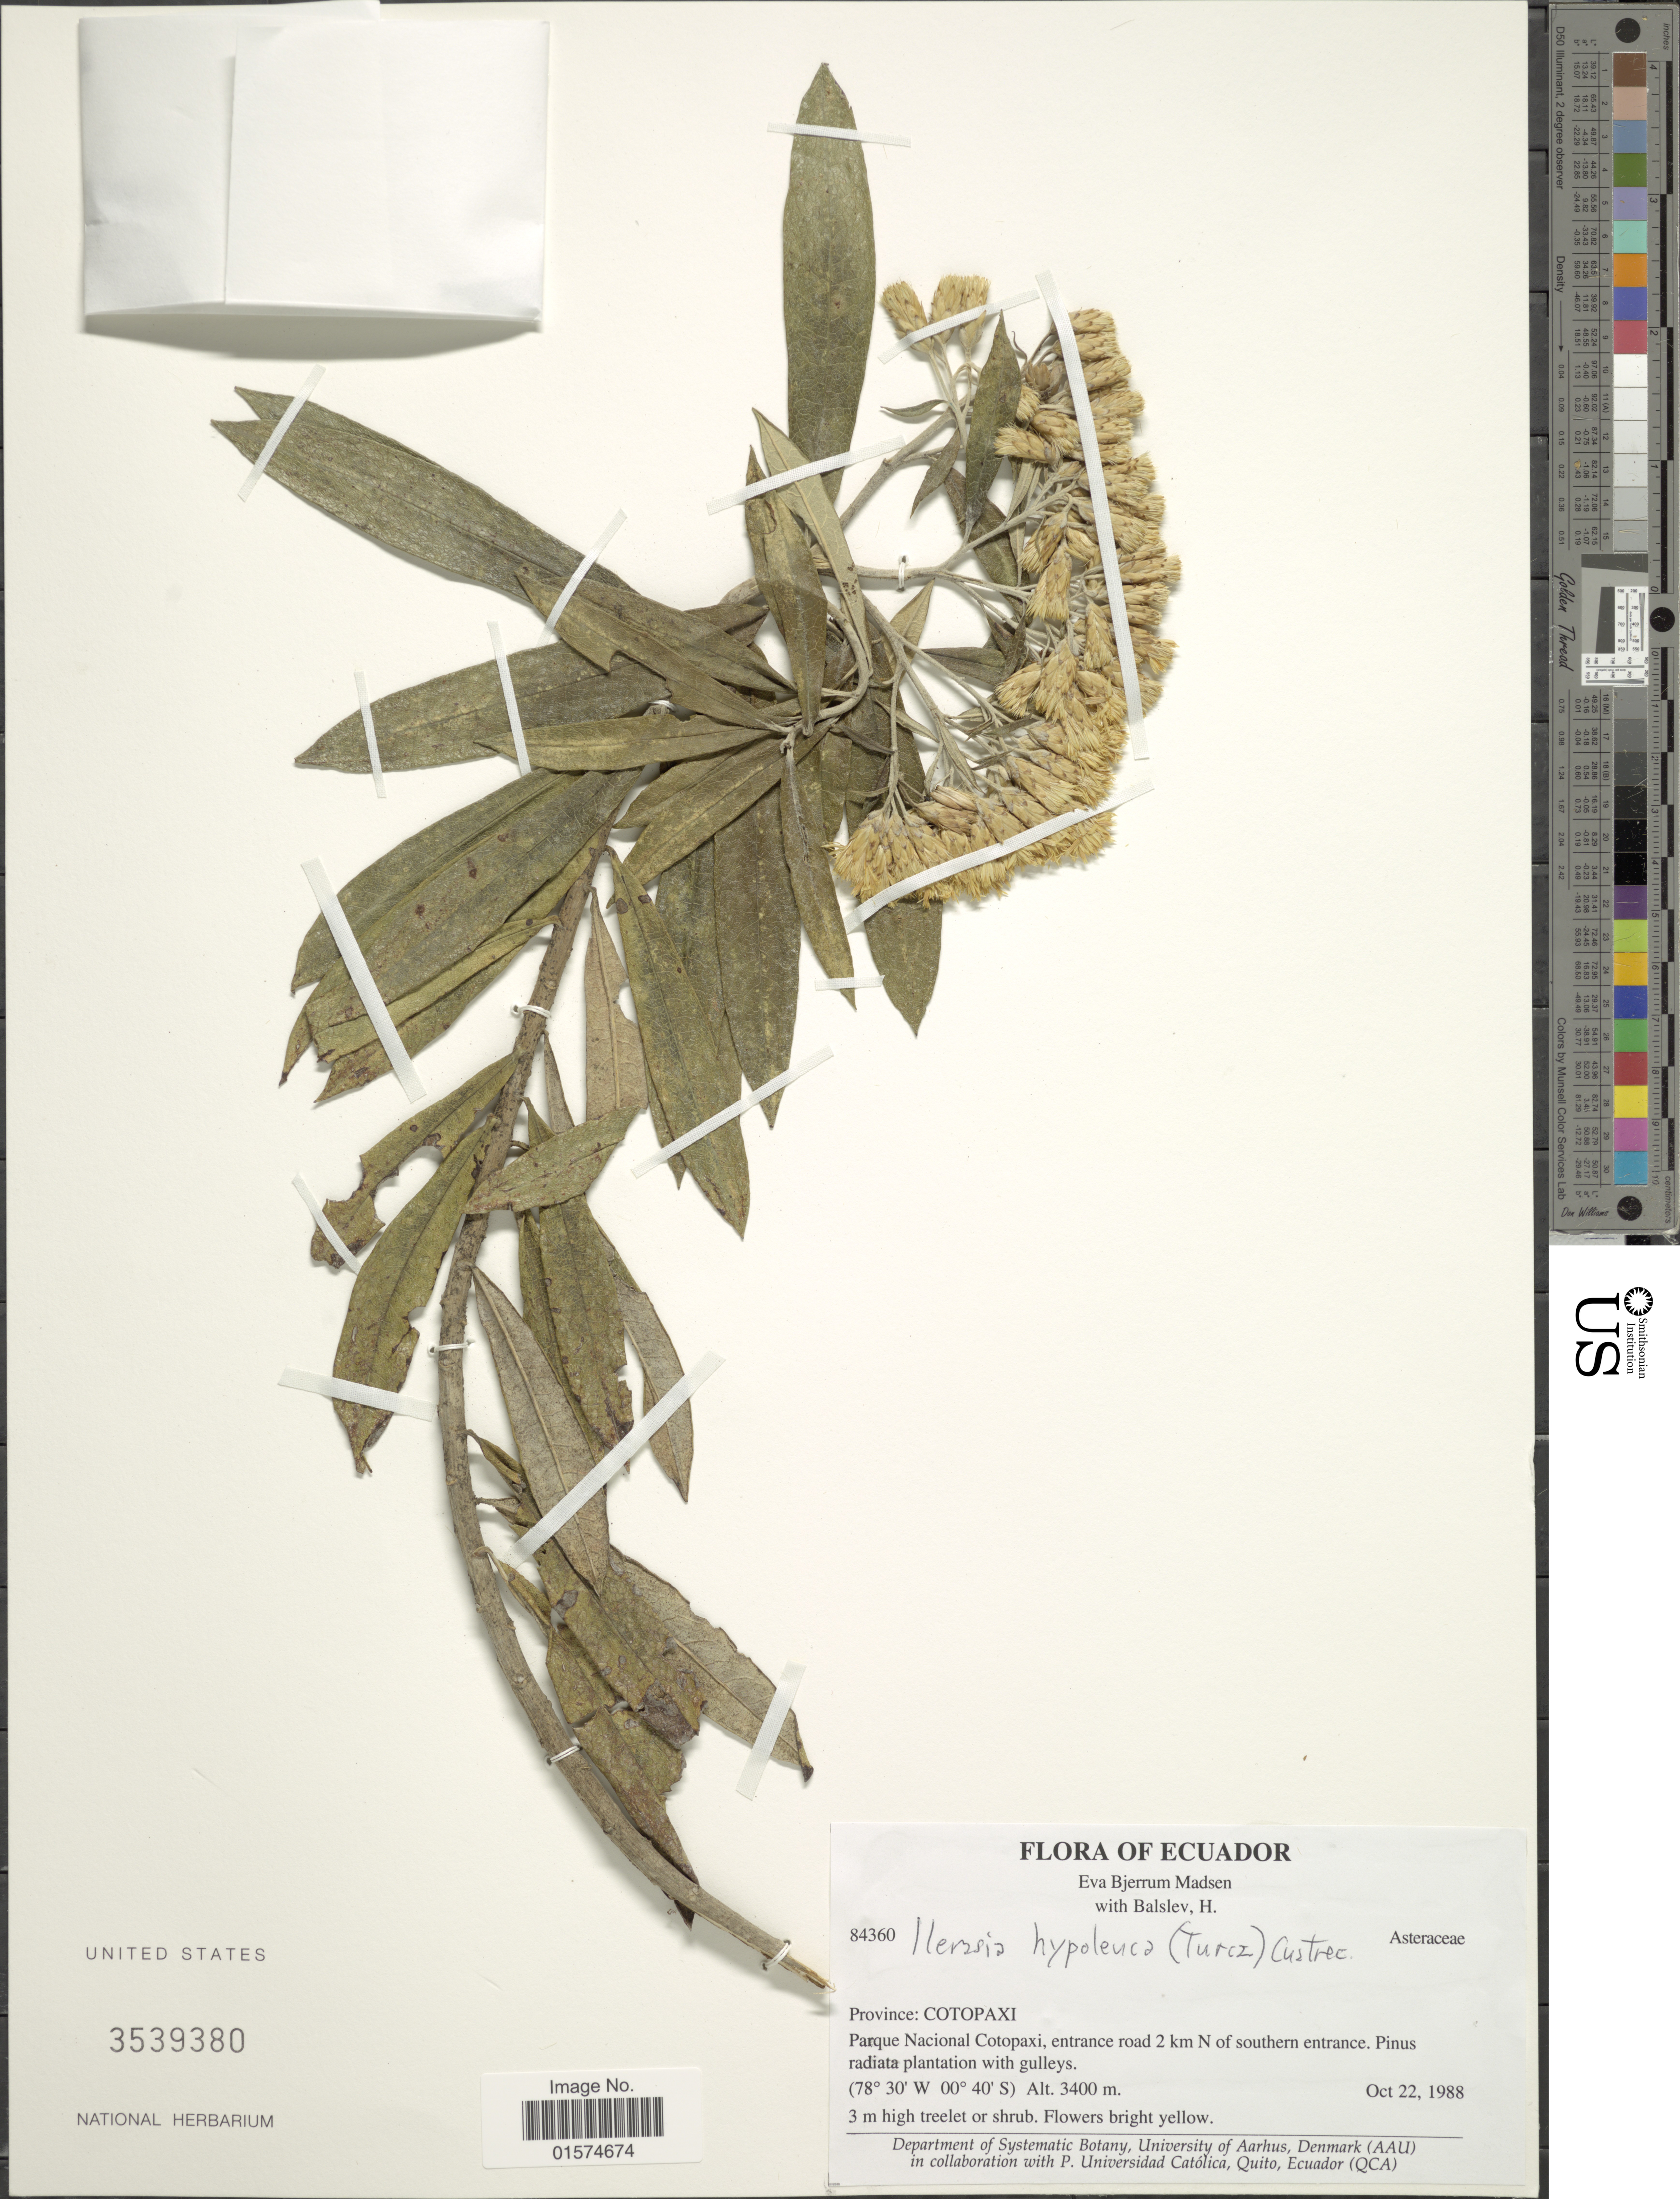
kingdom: Plantae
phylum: Tracheophyta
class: Magnoliopsida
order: Asterales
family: Asteraceae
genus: Llerasia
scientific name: Llerasia hypoleuca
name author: (Turcz.) Cuatrec.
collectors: E. Bjerrum Madsen & H. Balslev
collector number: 84360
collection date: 1988-10-22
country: Ecuador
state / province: Cotopaxi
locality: Parque Nacional Cotopaxi, entrance road 2 km N of southern entrance, Pinus radiata plantation with gulleys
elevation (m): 3400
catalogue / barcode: US 3539380